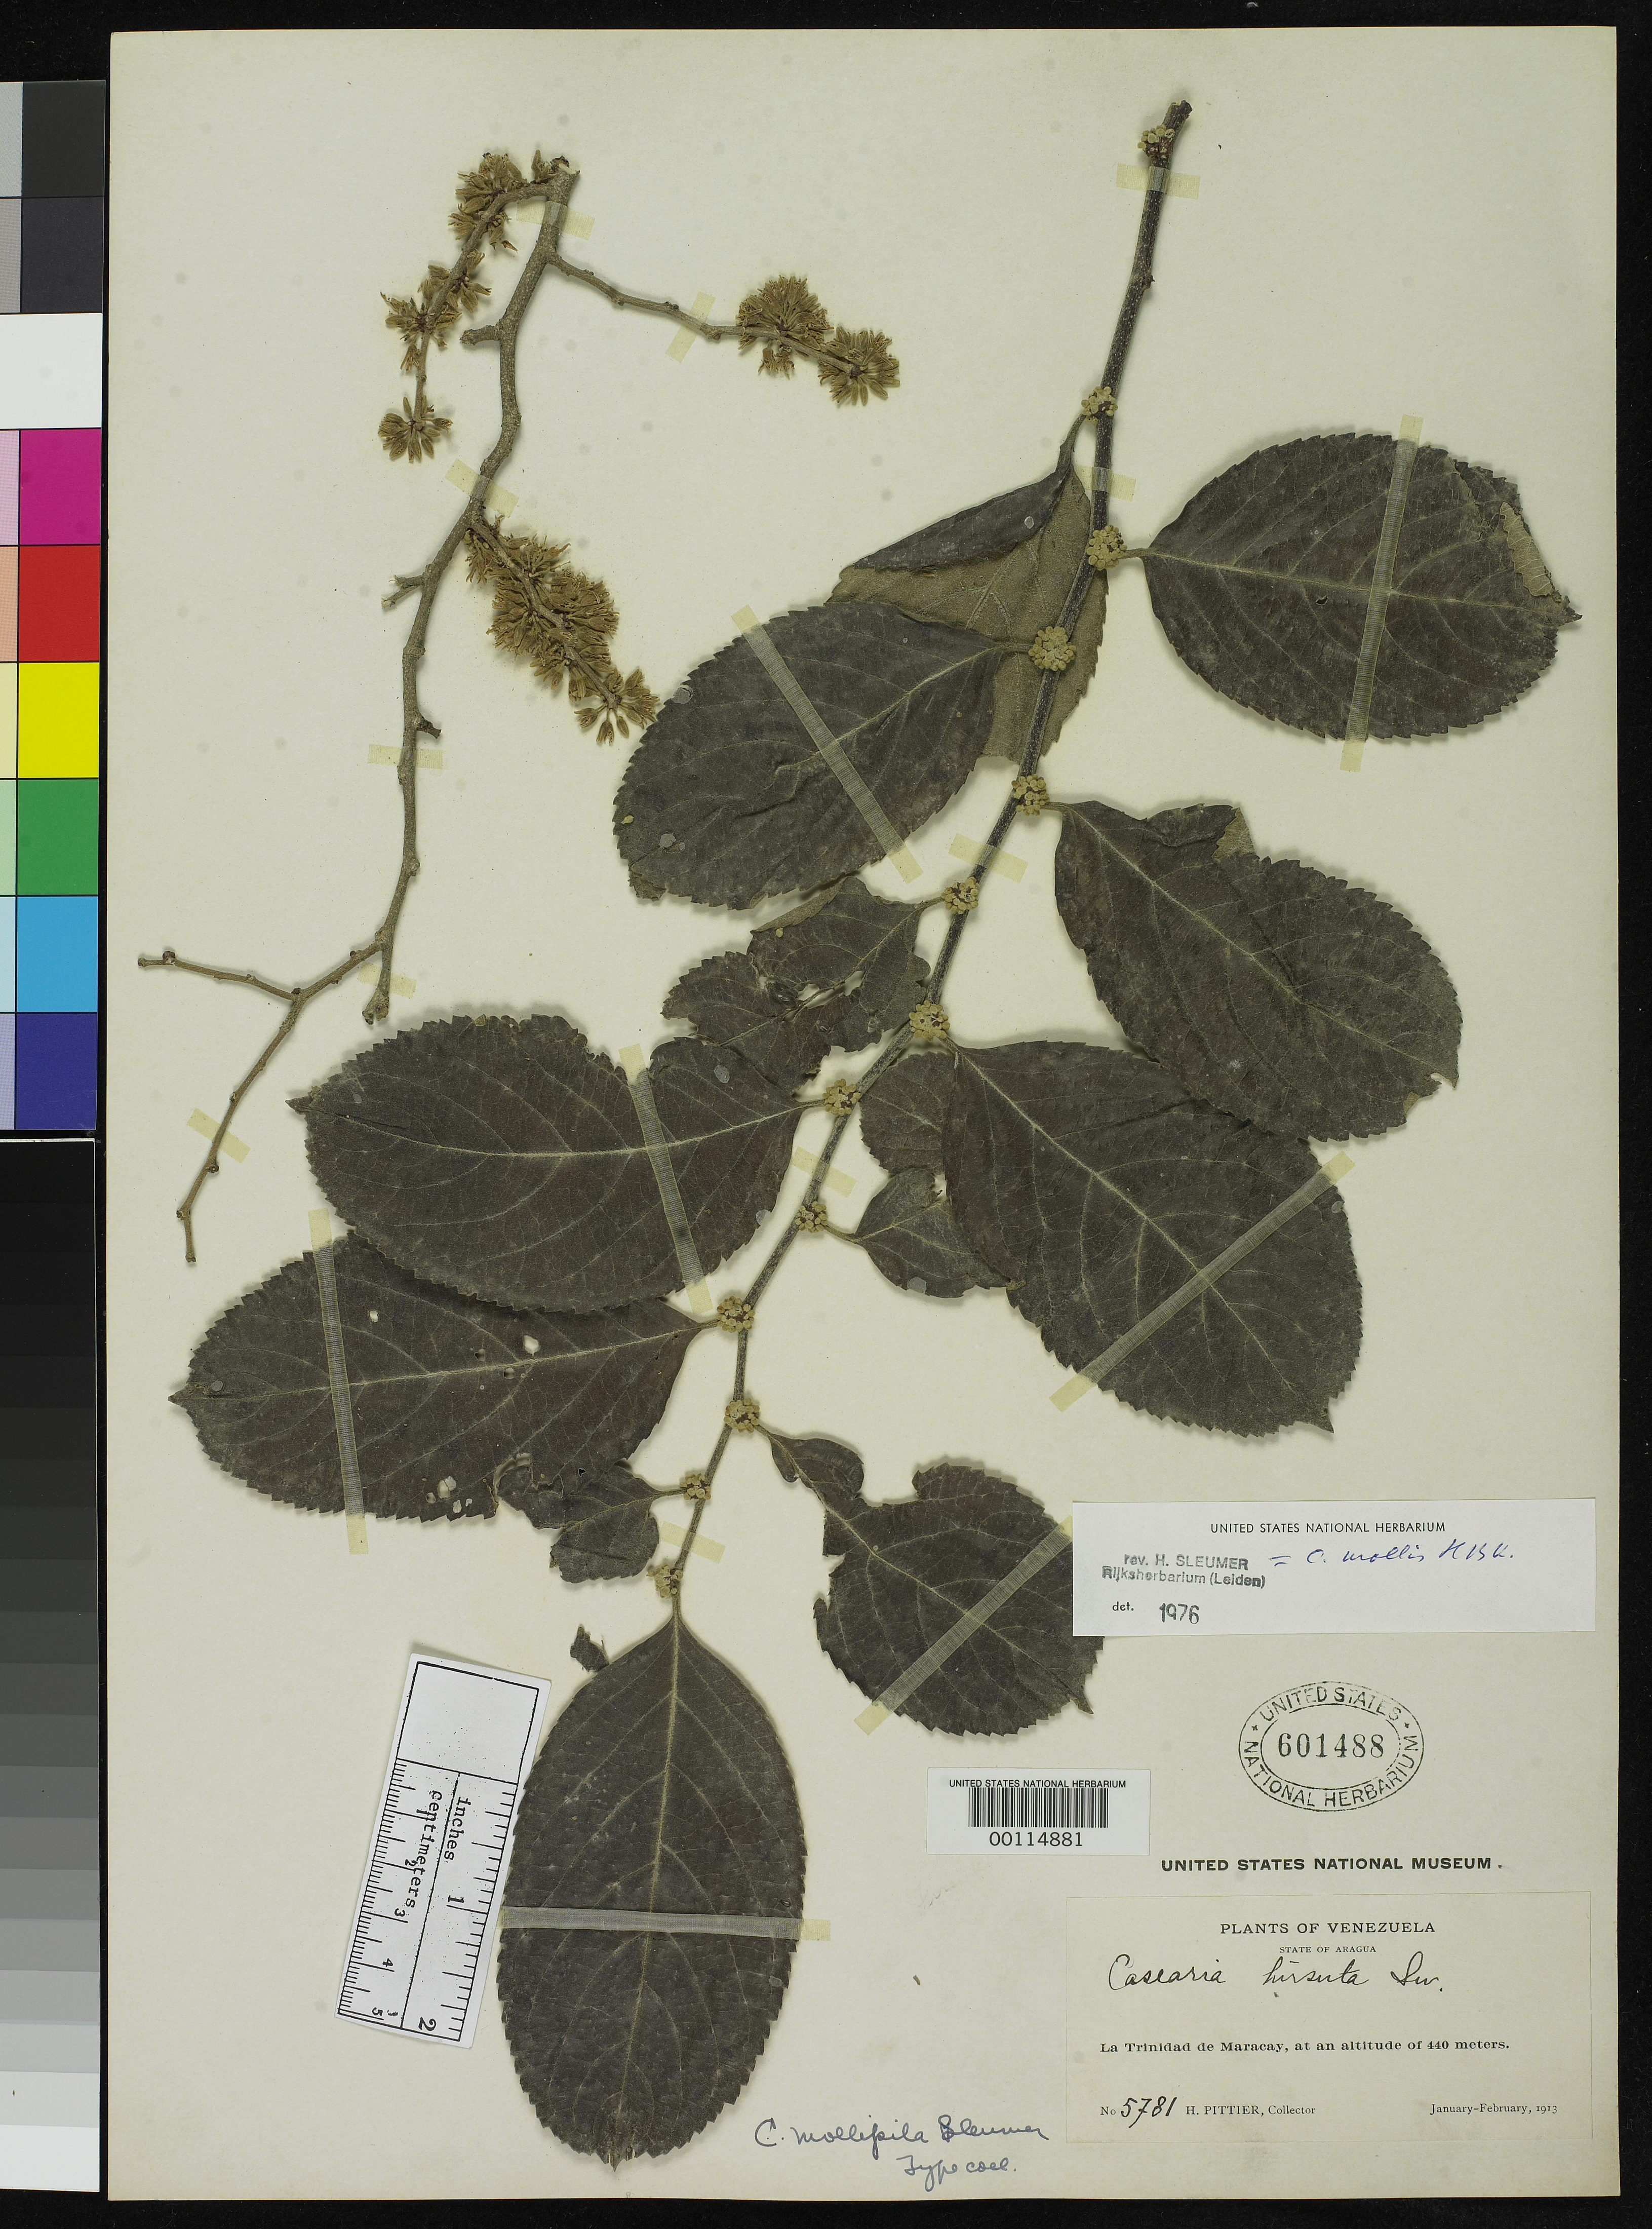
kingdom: Plantae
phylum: Tracheophyta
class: Magnoliopsida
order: Malpighiales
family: Salicaceae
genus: Casearia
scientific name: Casearia mollipila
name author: Sleumer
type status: Isotype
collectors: H. F. Pittier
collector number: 5781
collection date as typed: Jan 1913 to -- Feb 1913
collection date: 1913-01/1913-02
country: Venezuela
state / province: Aragua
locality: La Trinidad de Mara Cay.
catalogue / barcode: US 601488